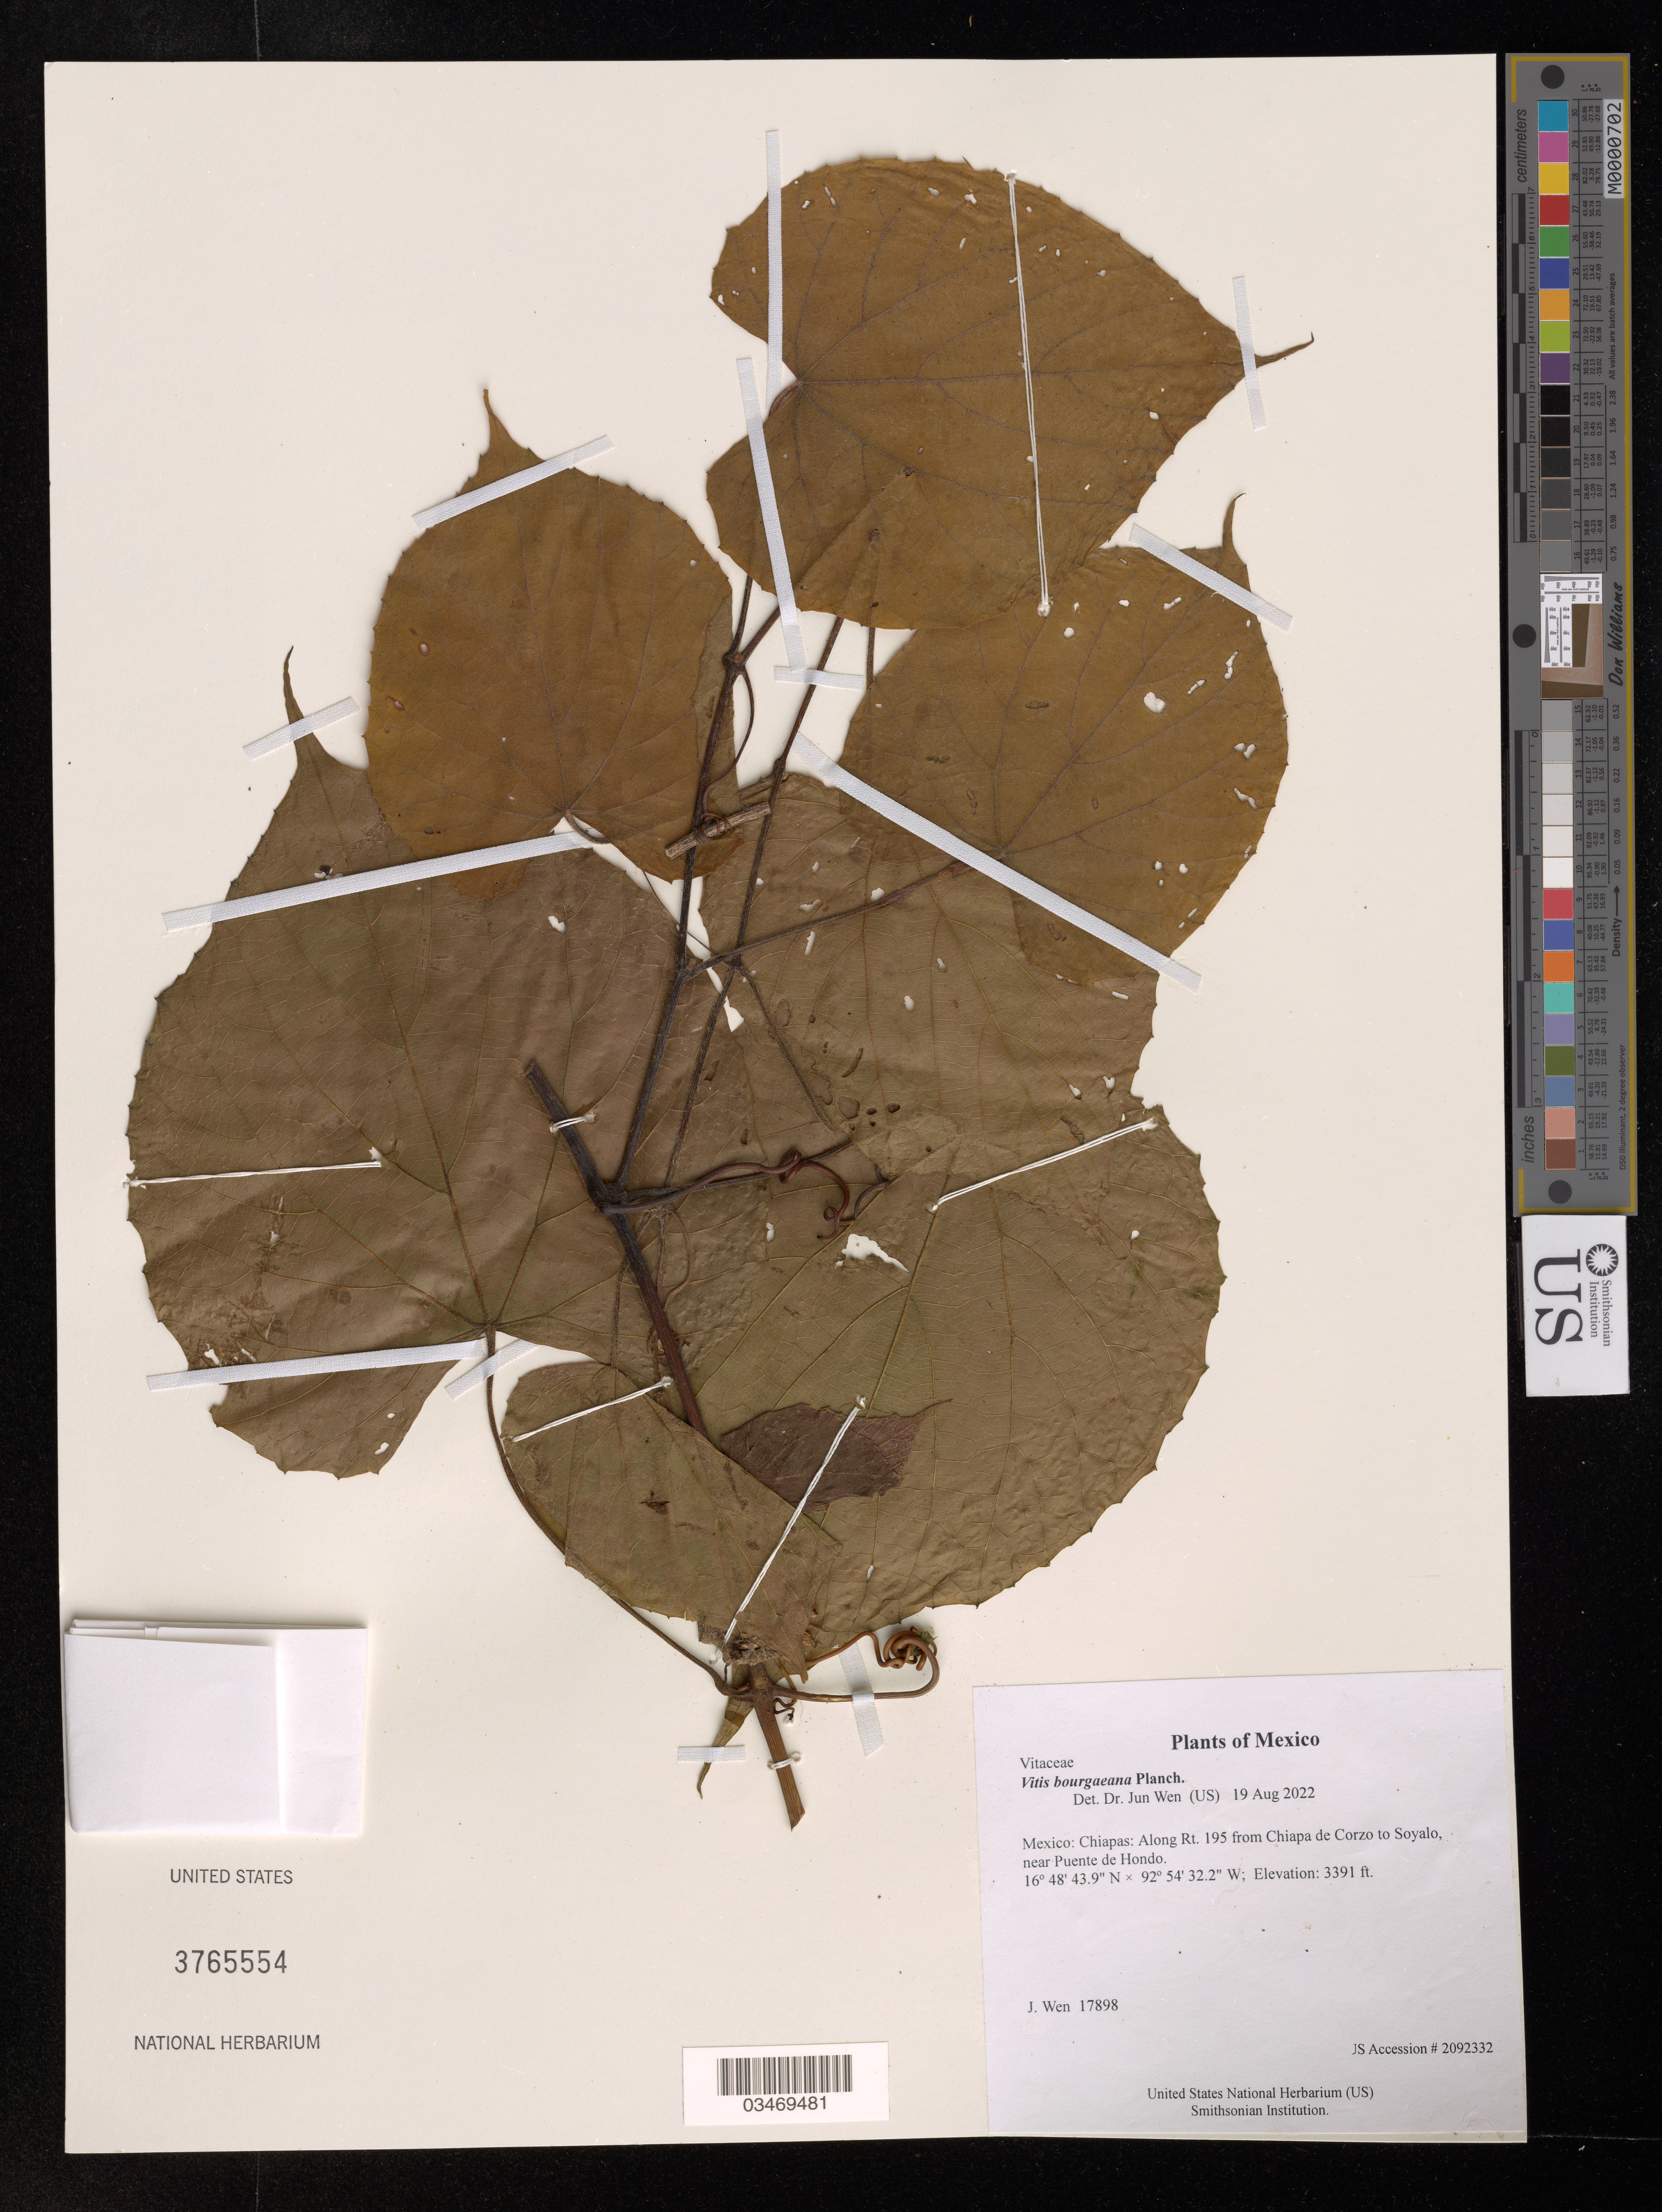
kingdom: Plantae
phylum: Tracheophyta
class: Magnoliopsida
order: Vitales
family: Vitaceae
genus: Vitis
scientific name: Vitis bourgaeana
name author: Planch.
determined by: Wen, Jun, (BOT), Smithsonian Institution - National Museum of Natural History (UNITED STATES)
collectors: J. Wen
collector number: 17898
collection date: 2022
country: Mexico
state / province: Chiapas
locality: Along Rt. 195 from Chiapa de Corzo to Soyalo, near Puente de Hondo.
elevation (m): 1034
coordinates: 16 48.731 N, 92 54.536 W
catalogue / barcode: US 3765554